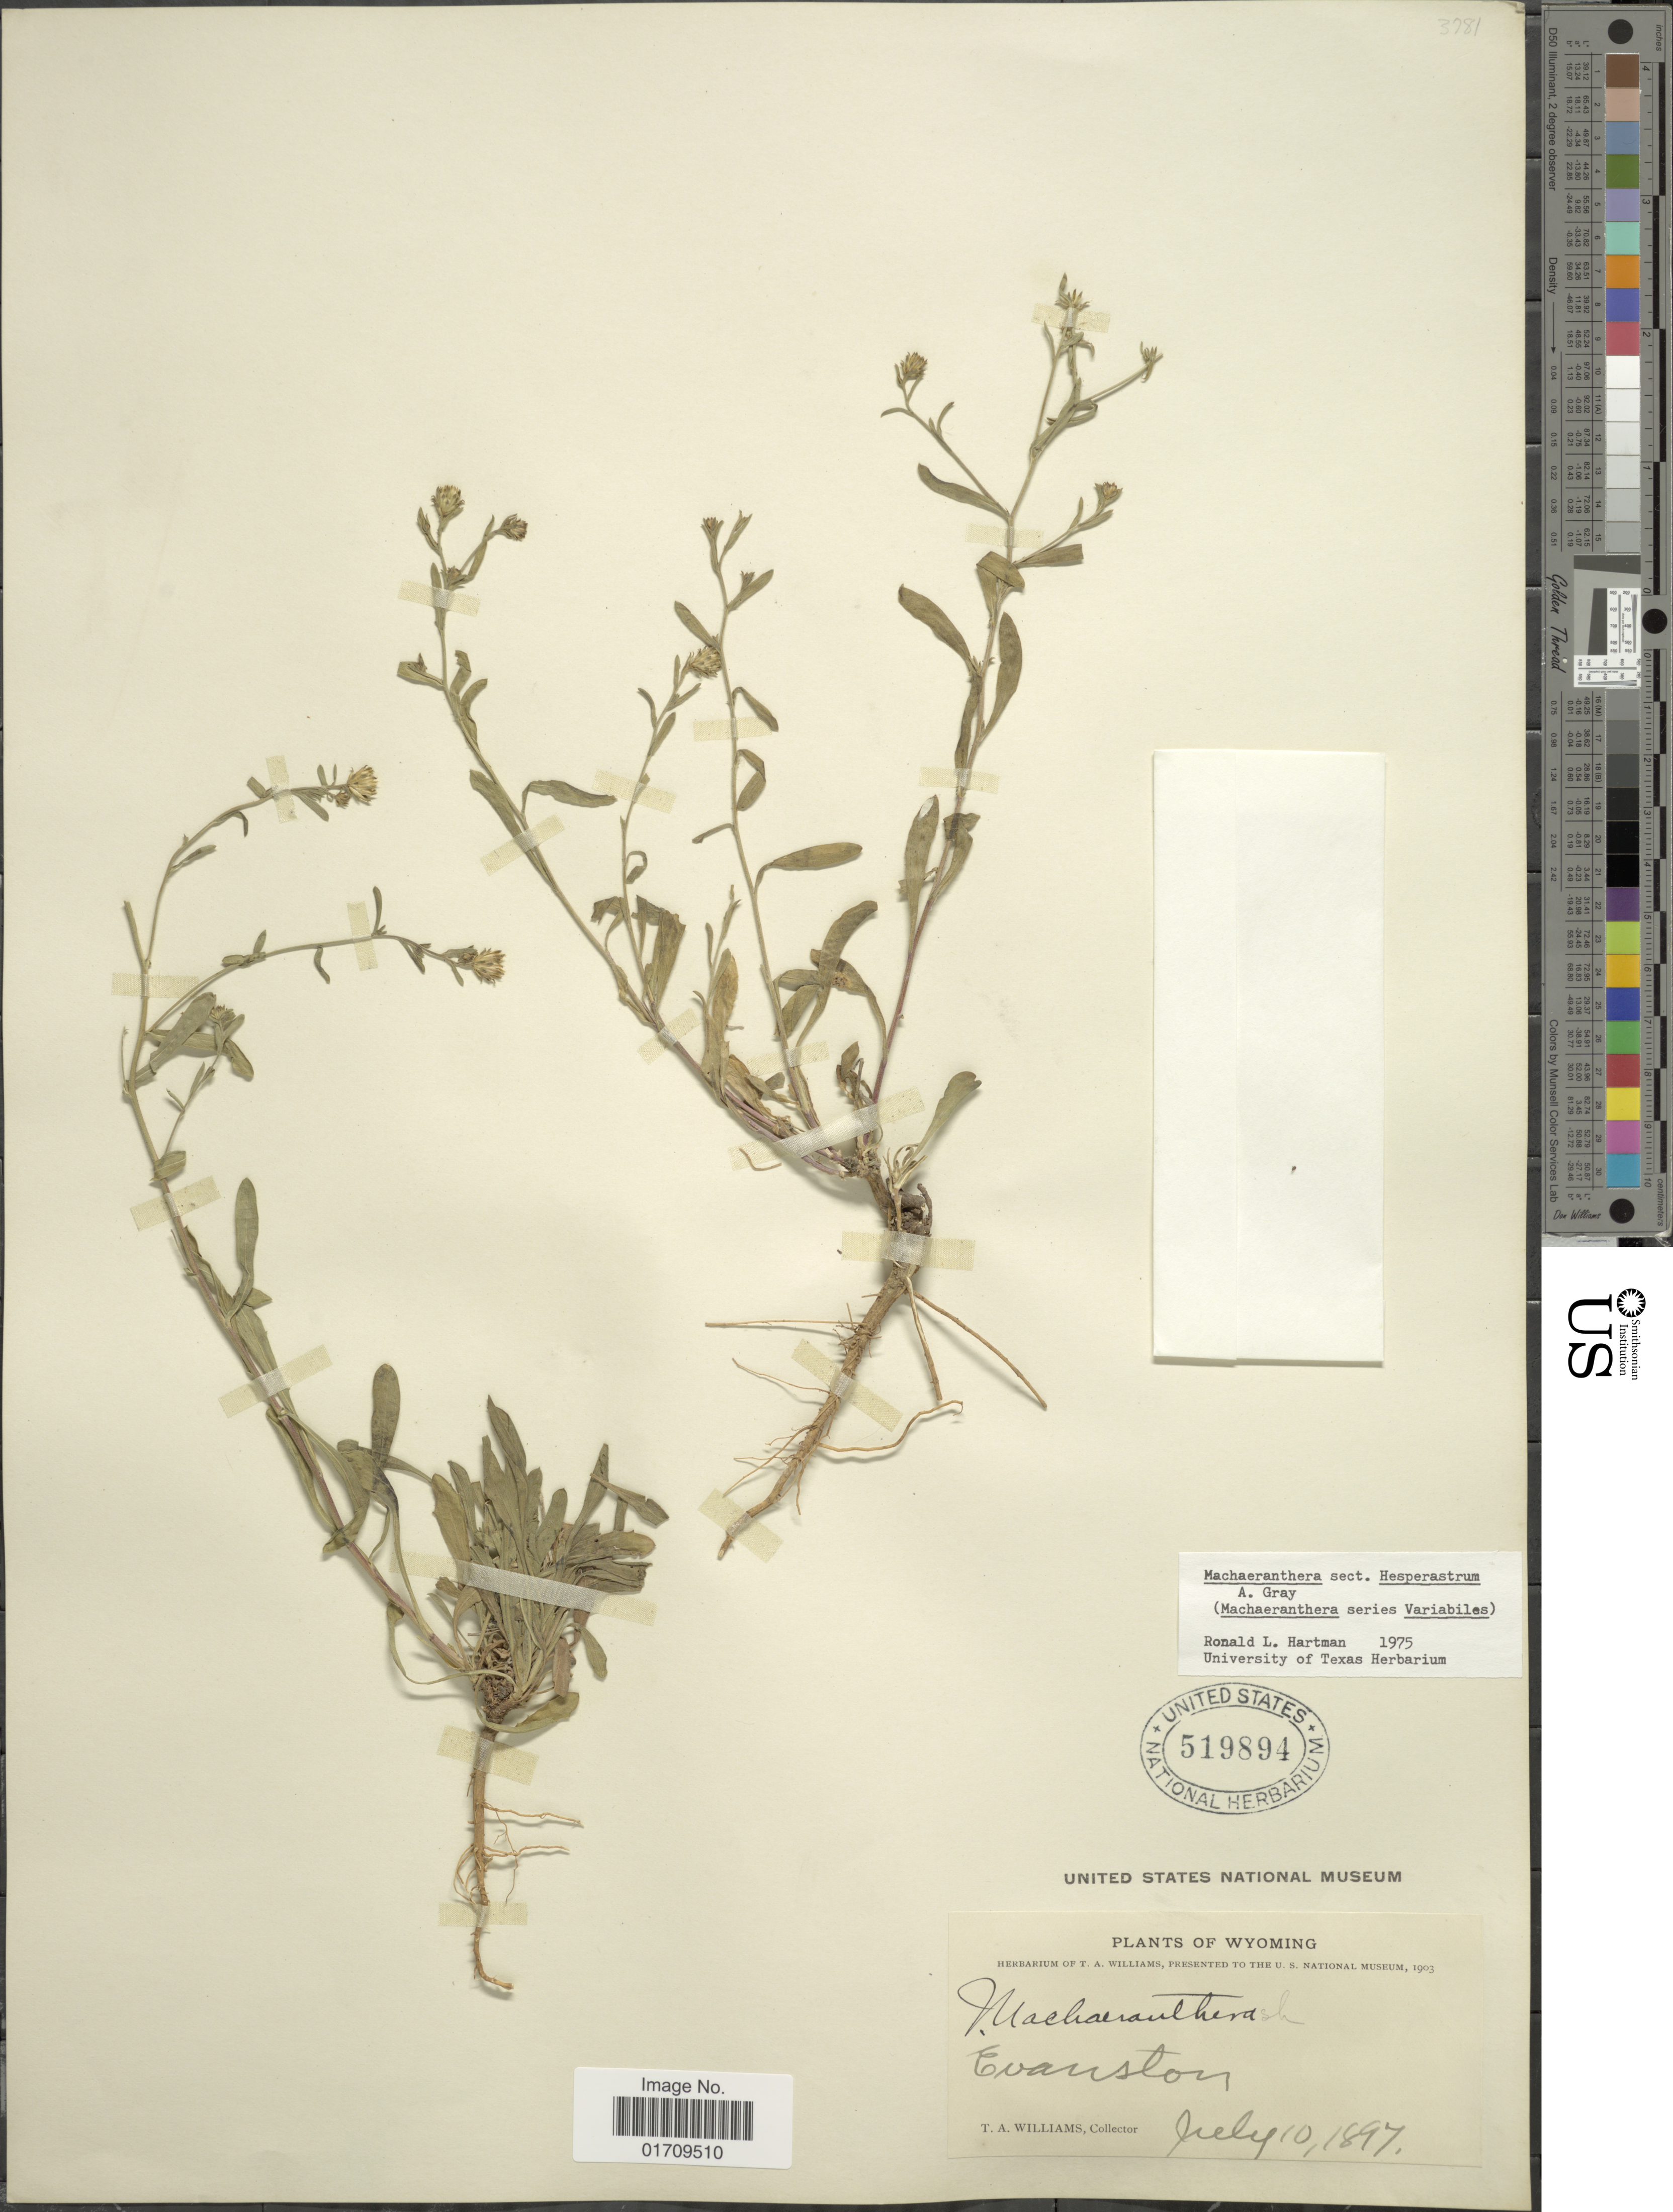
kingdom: Plantae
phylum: Tracheophyta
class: Magnoliopsida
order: Asterales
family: Asteraceae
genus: Machaeranthera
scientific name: Machaeranthera sp.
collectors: T. A. Williams (herbarium)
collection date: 1897-07-10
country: United States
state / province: Wyoming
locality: Evanston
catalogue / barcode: US 519894